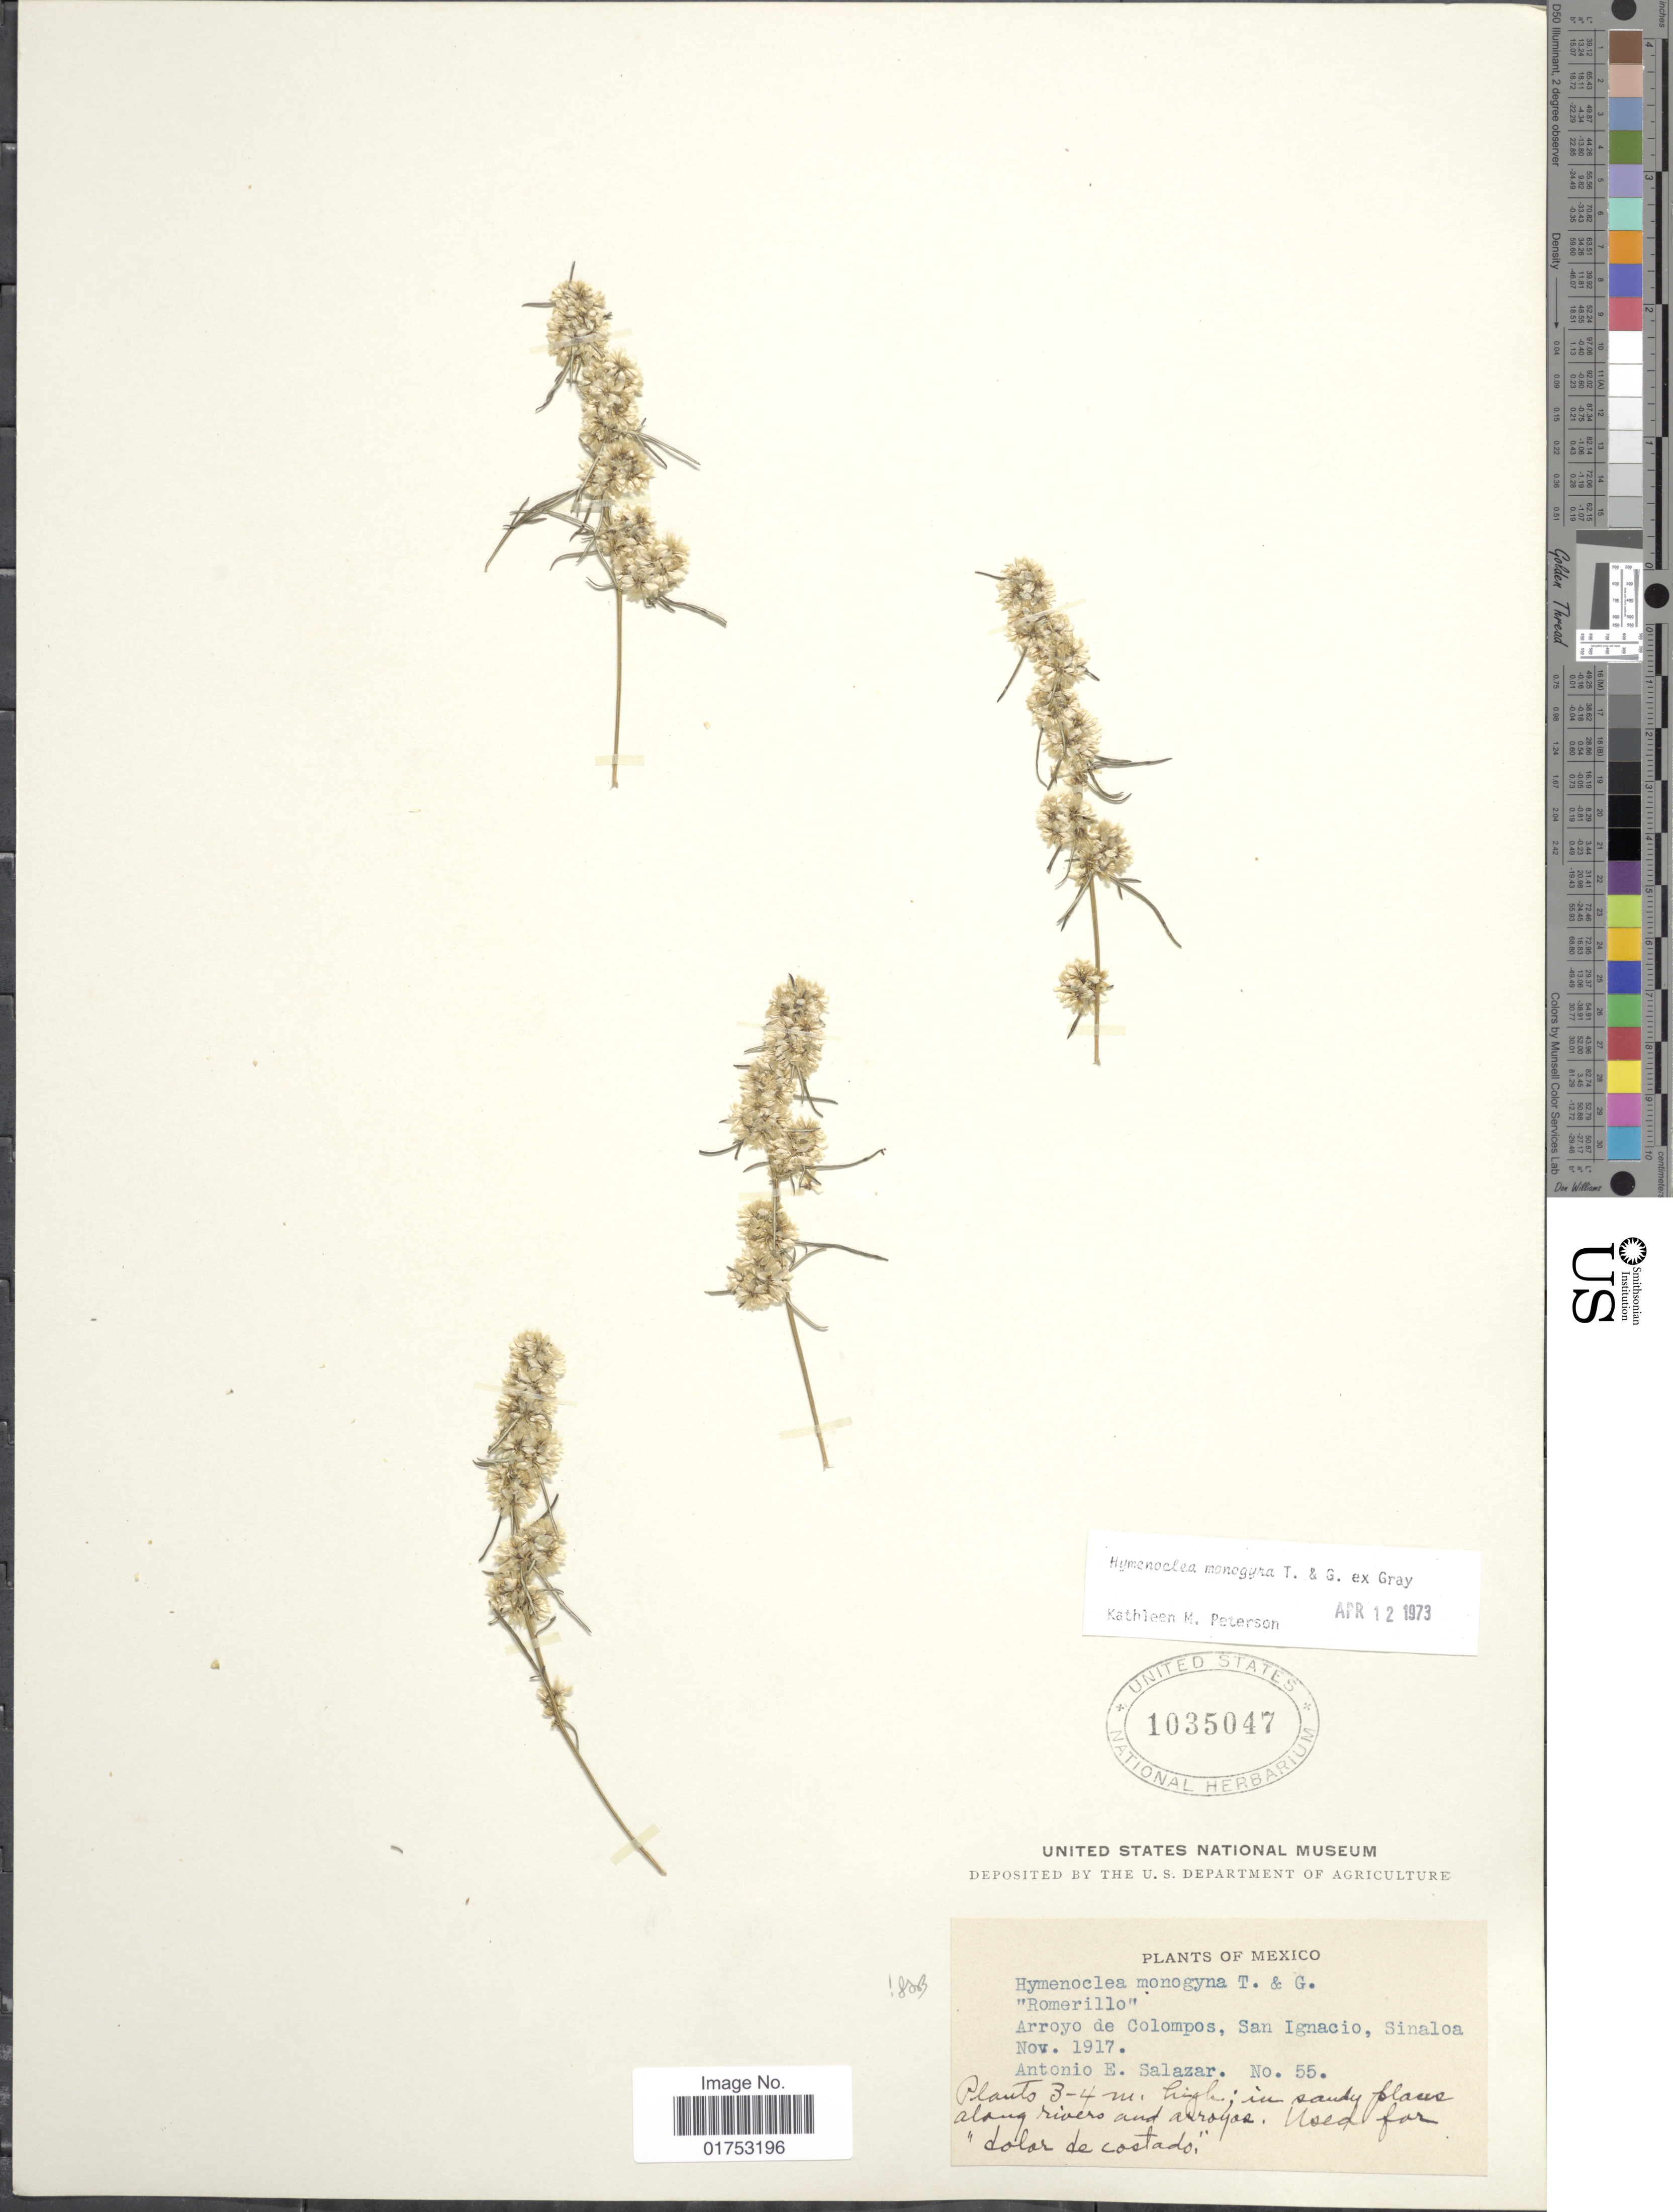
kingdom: Plantae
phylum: Tracheophyta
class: Magnoliopsida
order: Asterales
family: Asteraceae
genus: Hymenoclea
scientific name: Hymenoclea monogyra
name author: Torr. & A. Gray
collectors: A. E. Salazar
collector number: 55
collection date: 1917-11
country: Mexico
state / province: Sinaloa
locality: Arroyo de Colompos, San Ignacio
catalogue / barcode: US 1035047